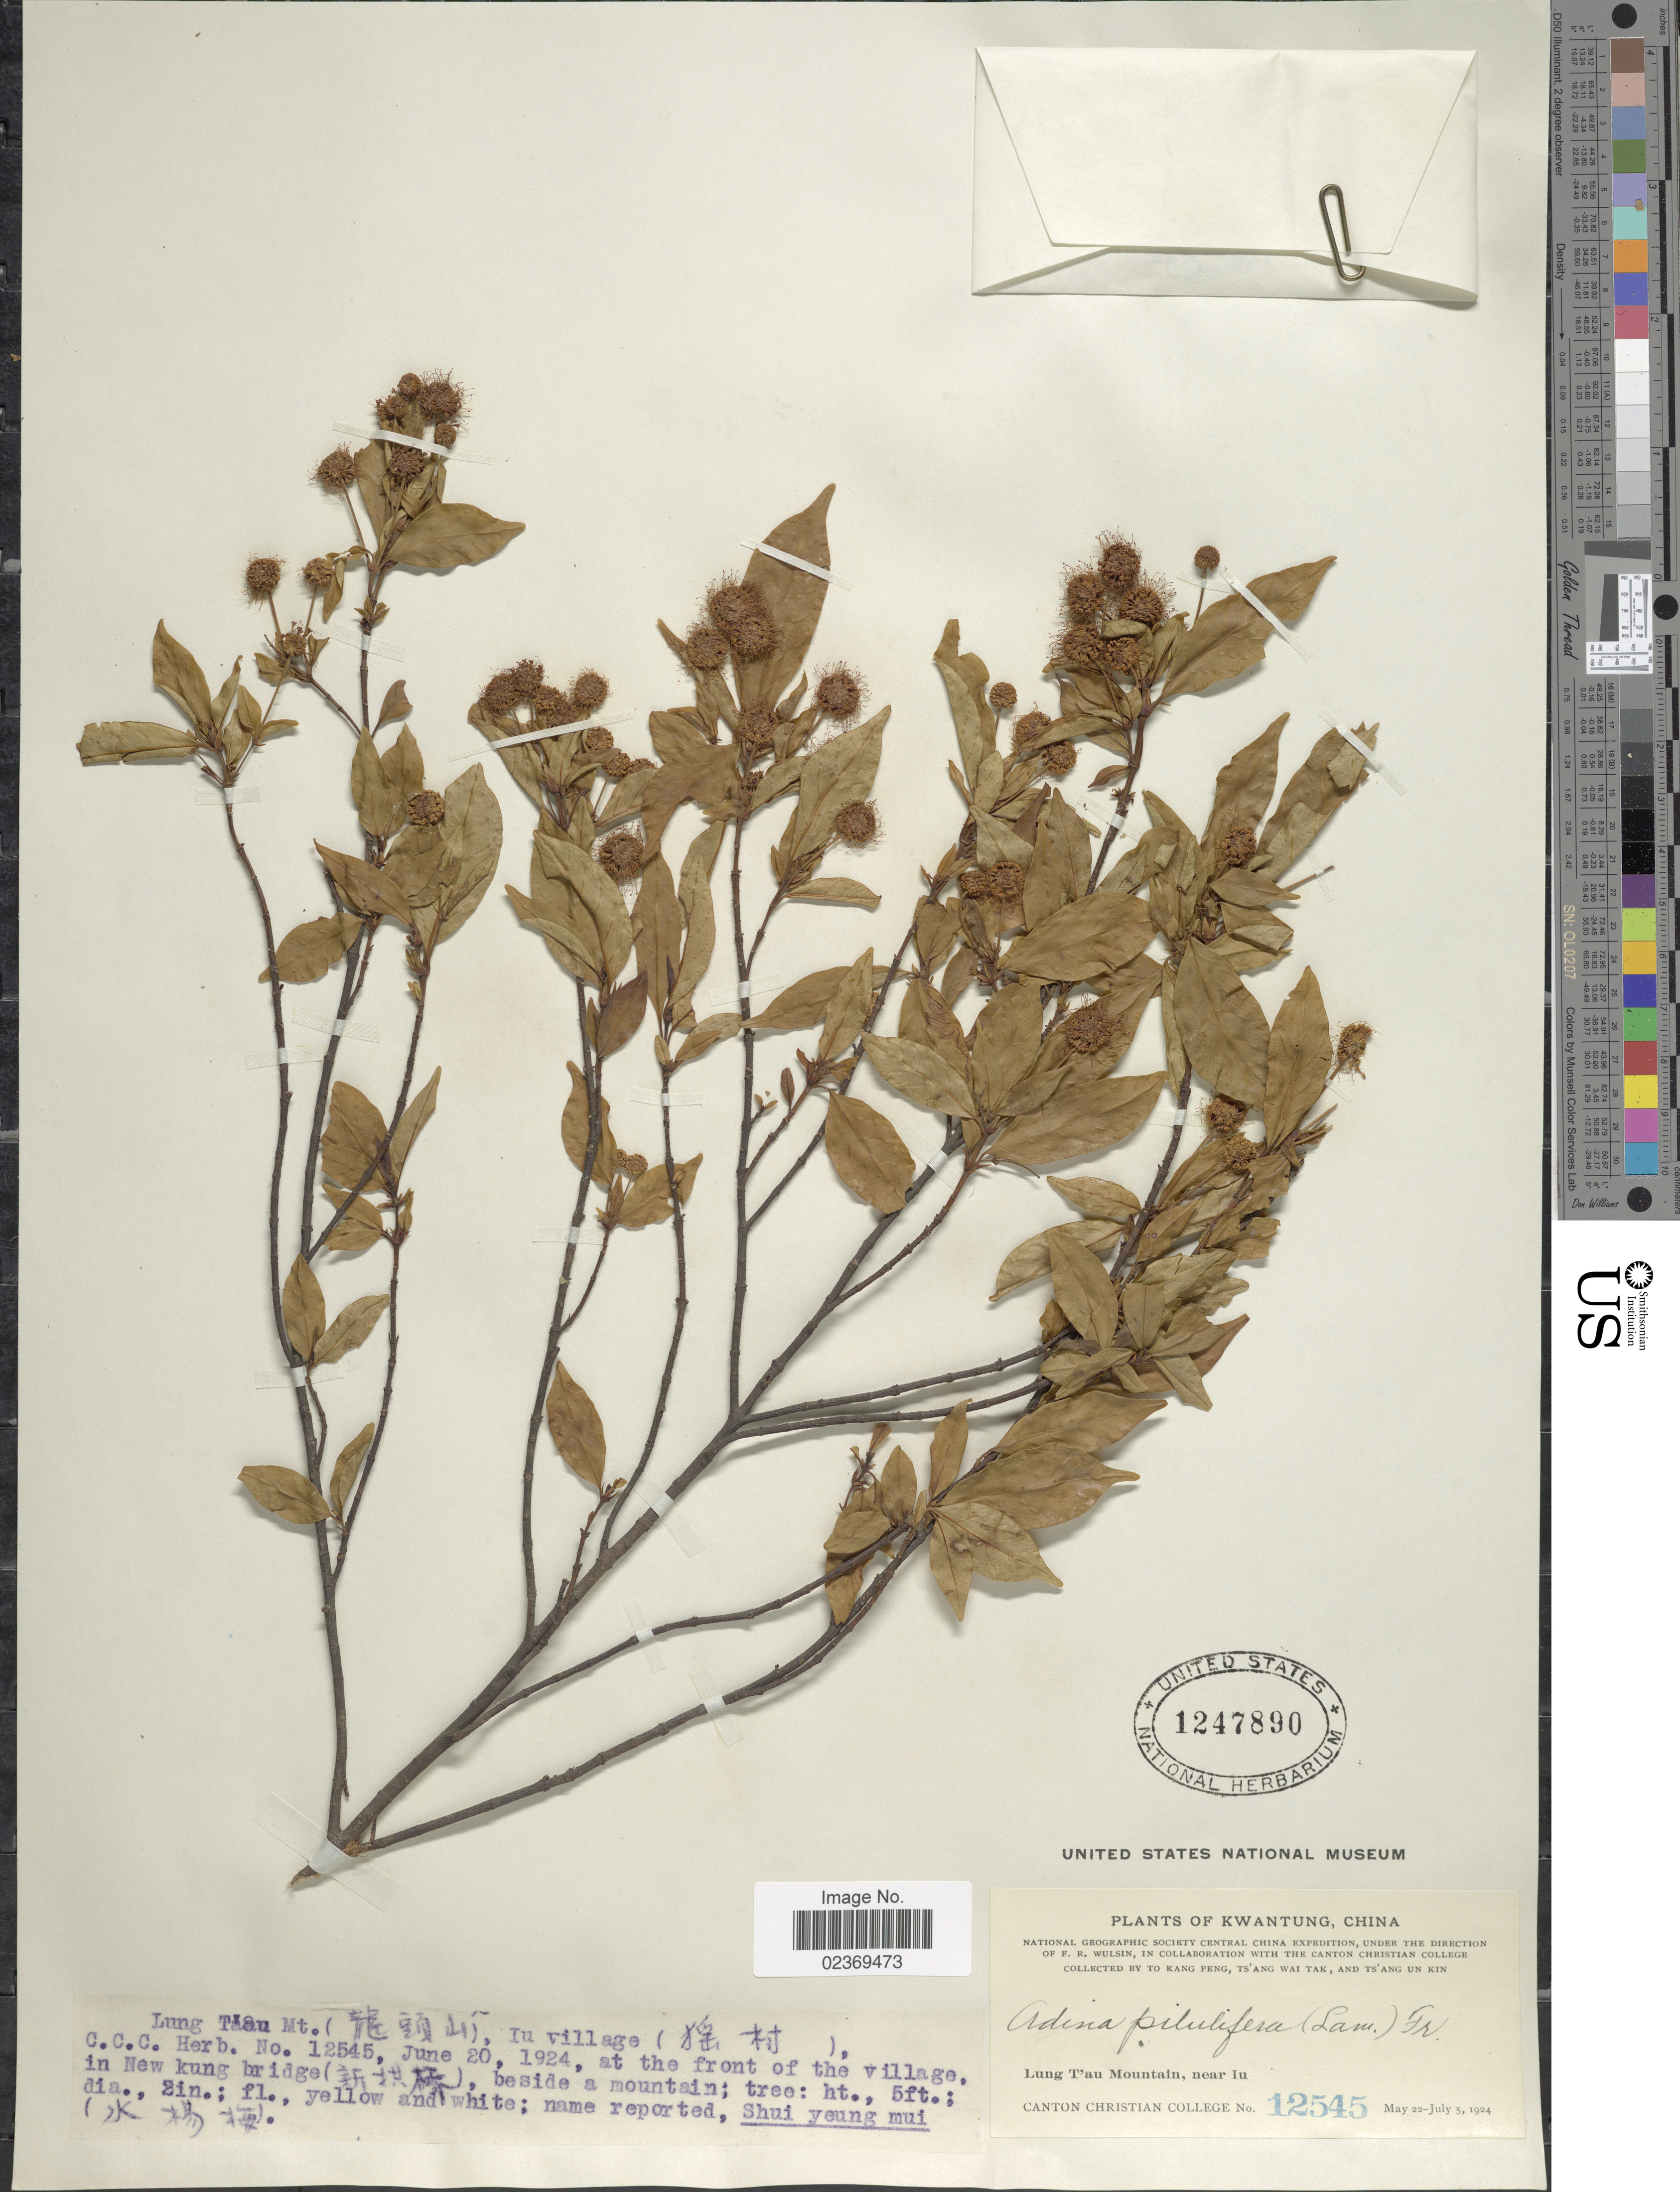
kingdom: Plantae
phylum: Tracheophyta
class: Magnoliopsida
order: Gentianales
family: Rubiaceae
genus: Adina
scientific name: Adina pilulifera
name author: (Lam.) Franch. & Drake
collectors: Canton Christian College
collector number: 12545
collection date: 1924-06-20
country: China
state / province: Guangdong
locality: Kwangtung, Lung Tau Mountain, near Iu, Iu village, at the front of the village, in New kung bridge, beside a mountain.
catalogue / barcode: US 1247890